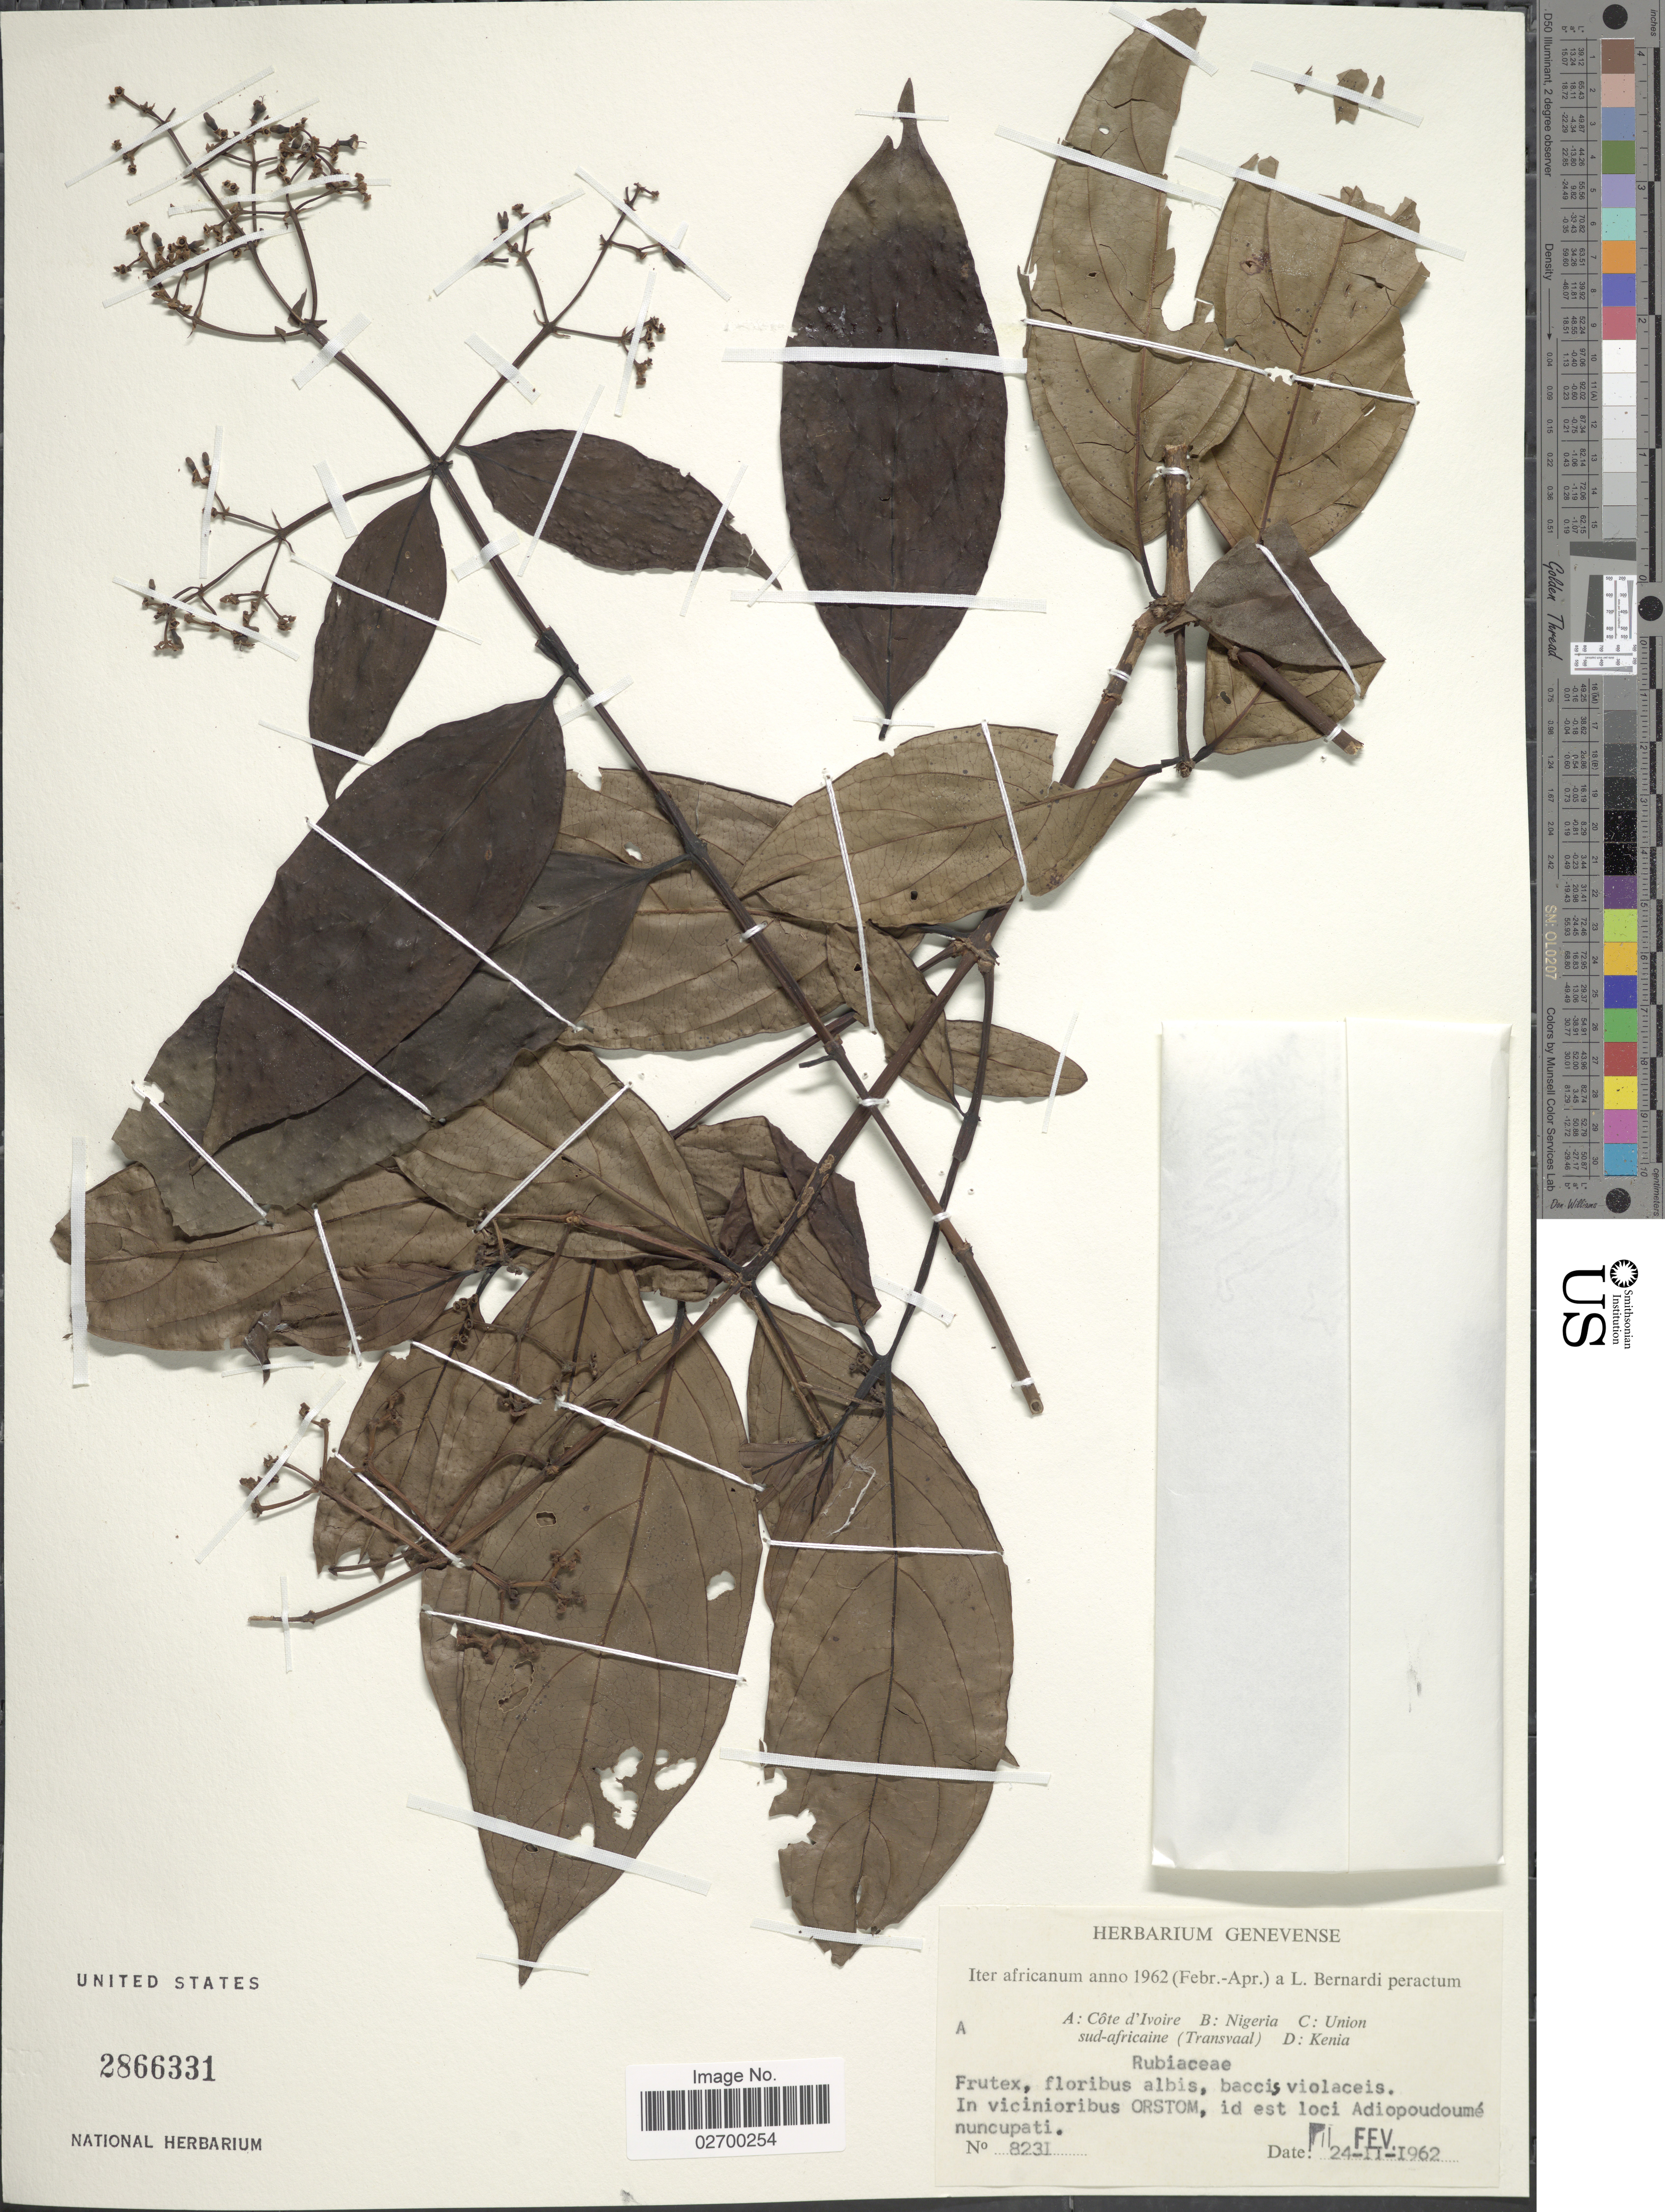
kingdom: Plantae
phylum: Tracheophyta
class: Magnoliopsida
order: Gentianales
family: Rubiaceae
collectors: L. Bernardi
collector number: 8231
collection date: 1962-02-24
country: Ivory Coast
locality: In vicinioribus ORSTOM, id est loci Adiopoudoume nuncupati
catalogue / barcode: US 2866331